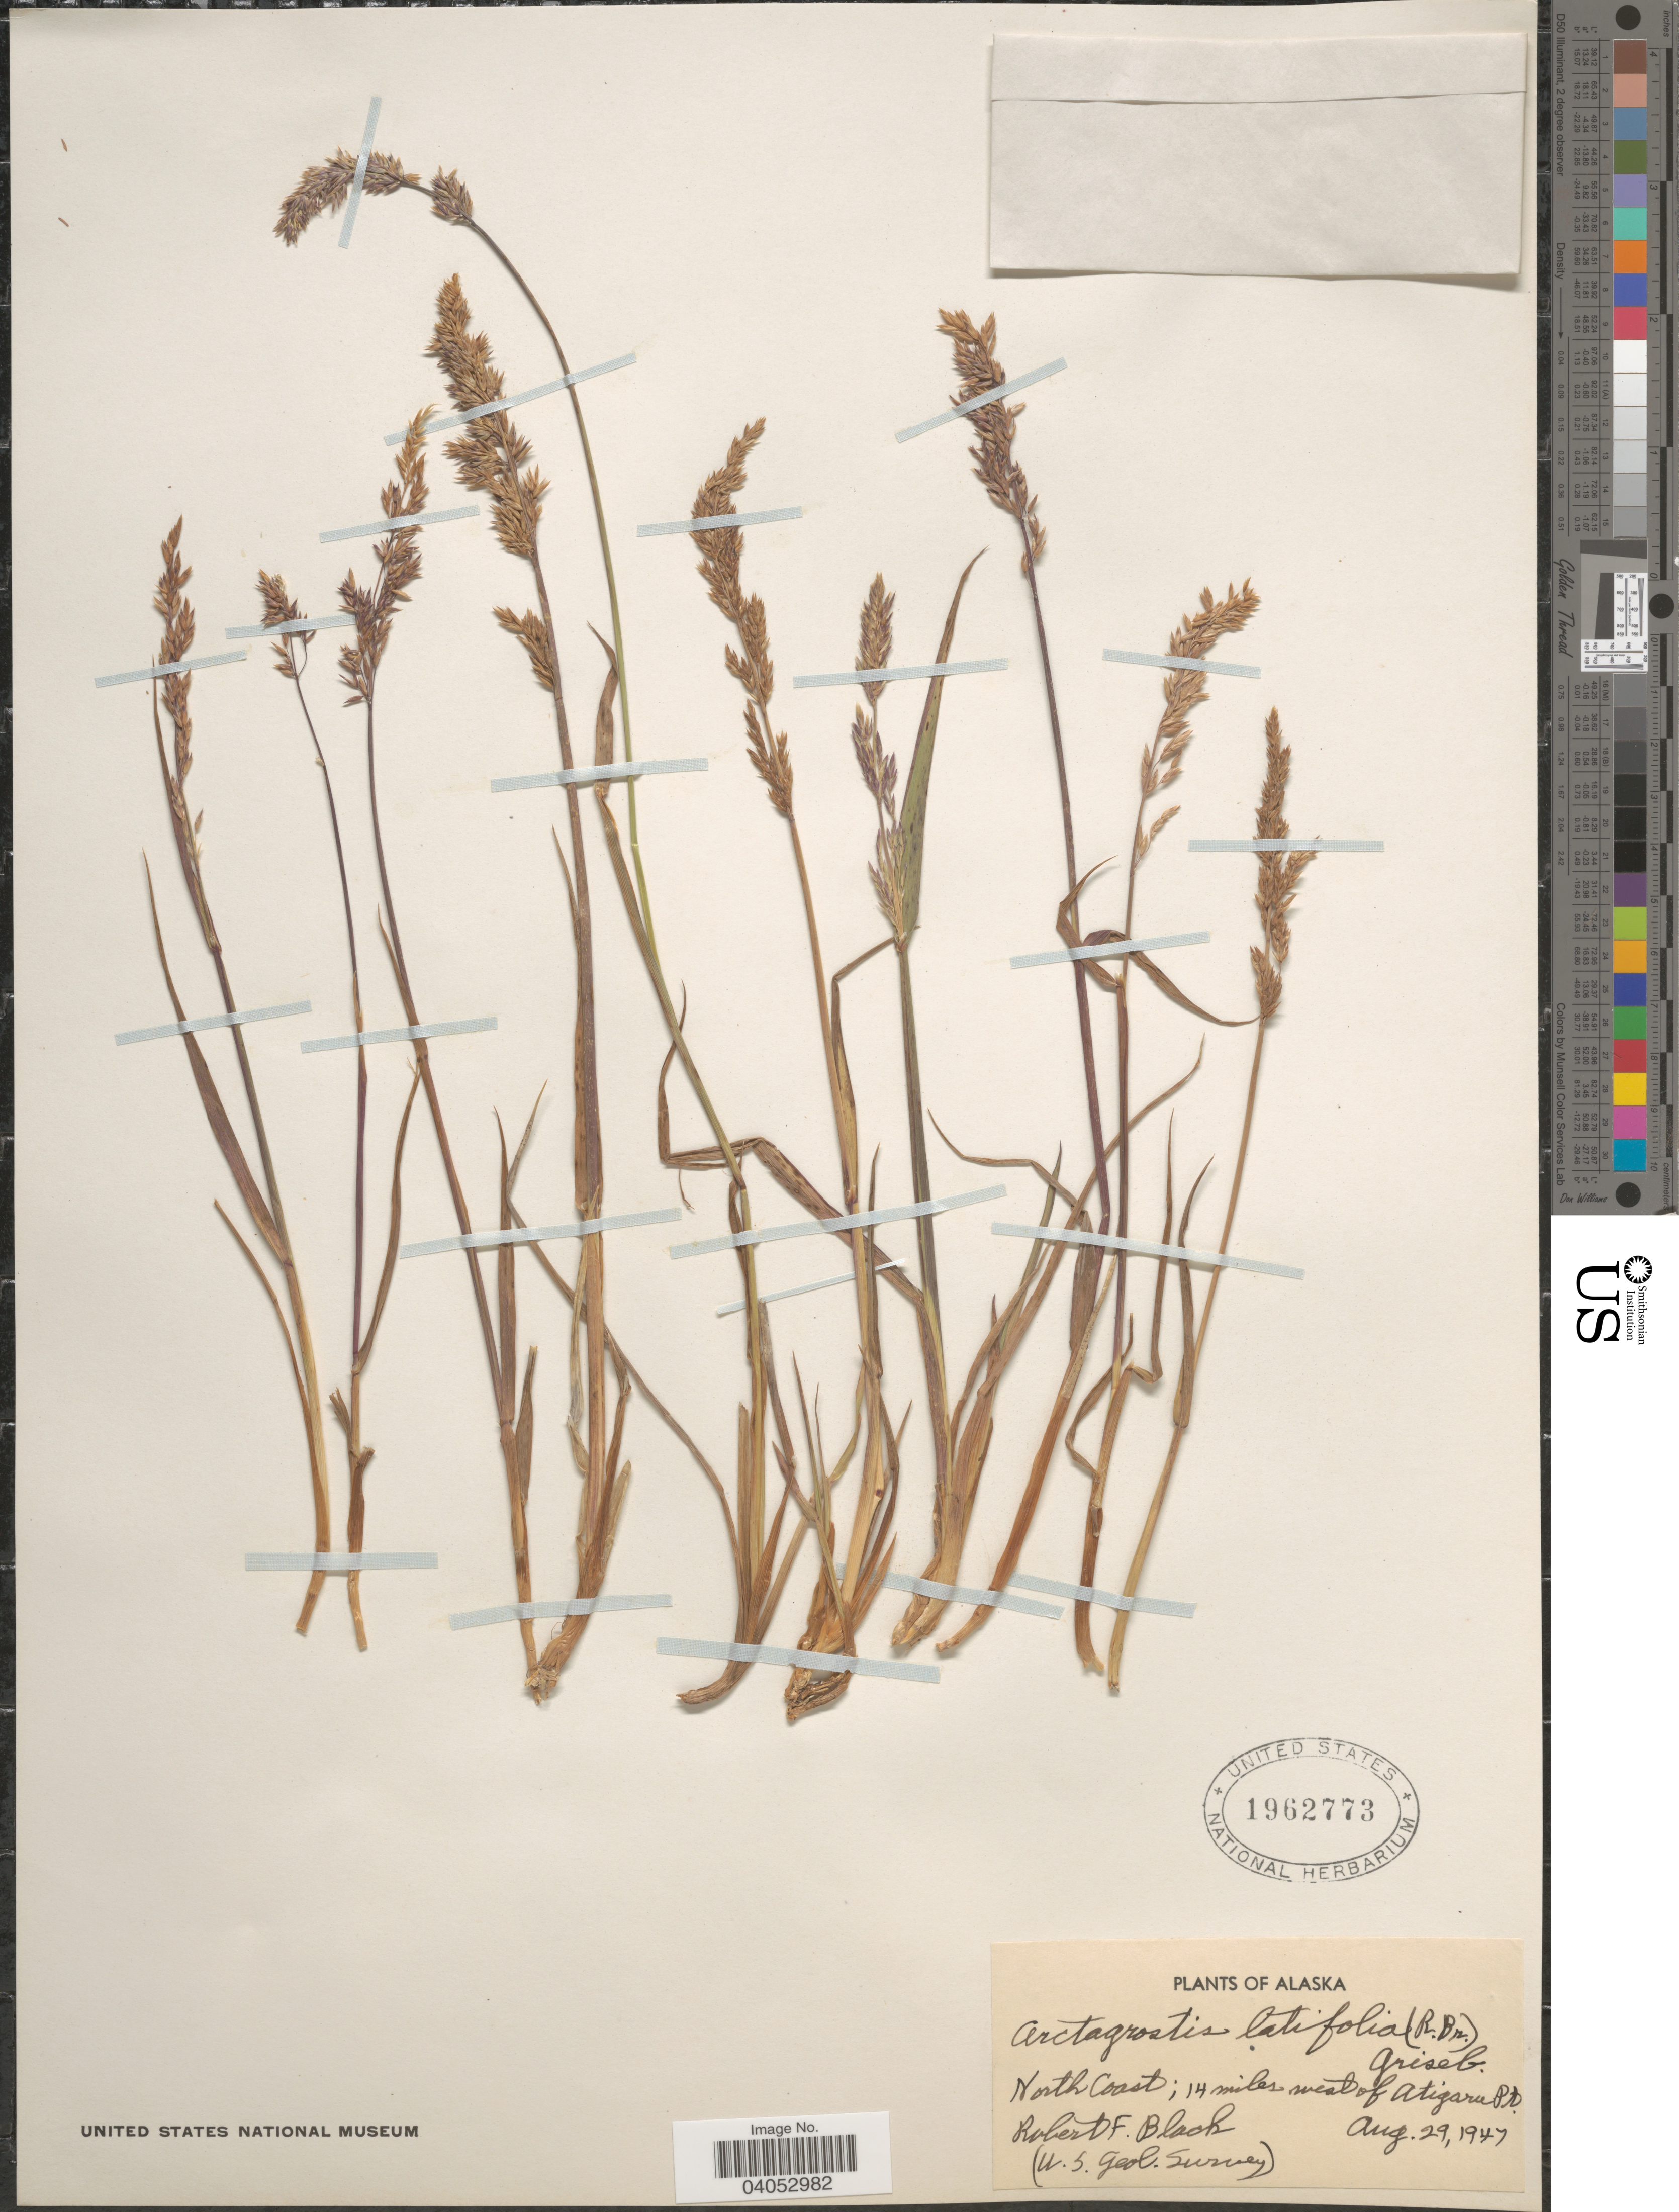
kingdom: Plantae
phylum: Tracheophyta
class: Liliopsida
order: Poales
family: Poaceae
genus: Arctagrostis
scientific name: Arctagrostis latifolia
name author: (R. Br.) Griseb.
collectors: R. F. Black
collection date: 1947-08-29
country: United States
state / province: Alaska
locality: North Coast; 14 miles west of Atigaru Pt.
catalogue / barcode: US 1962773